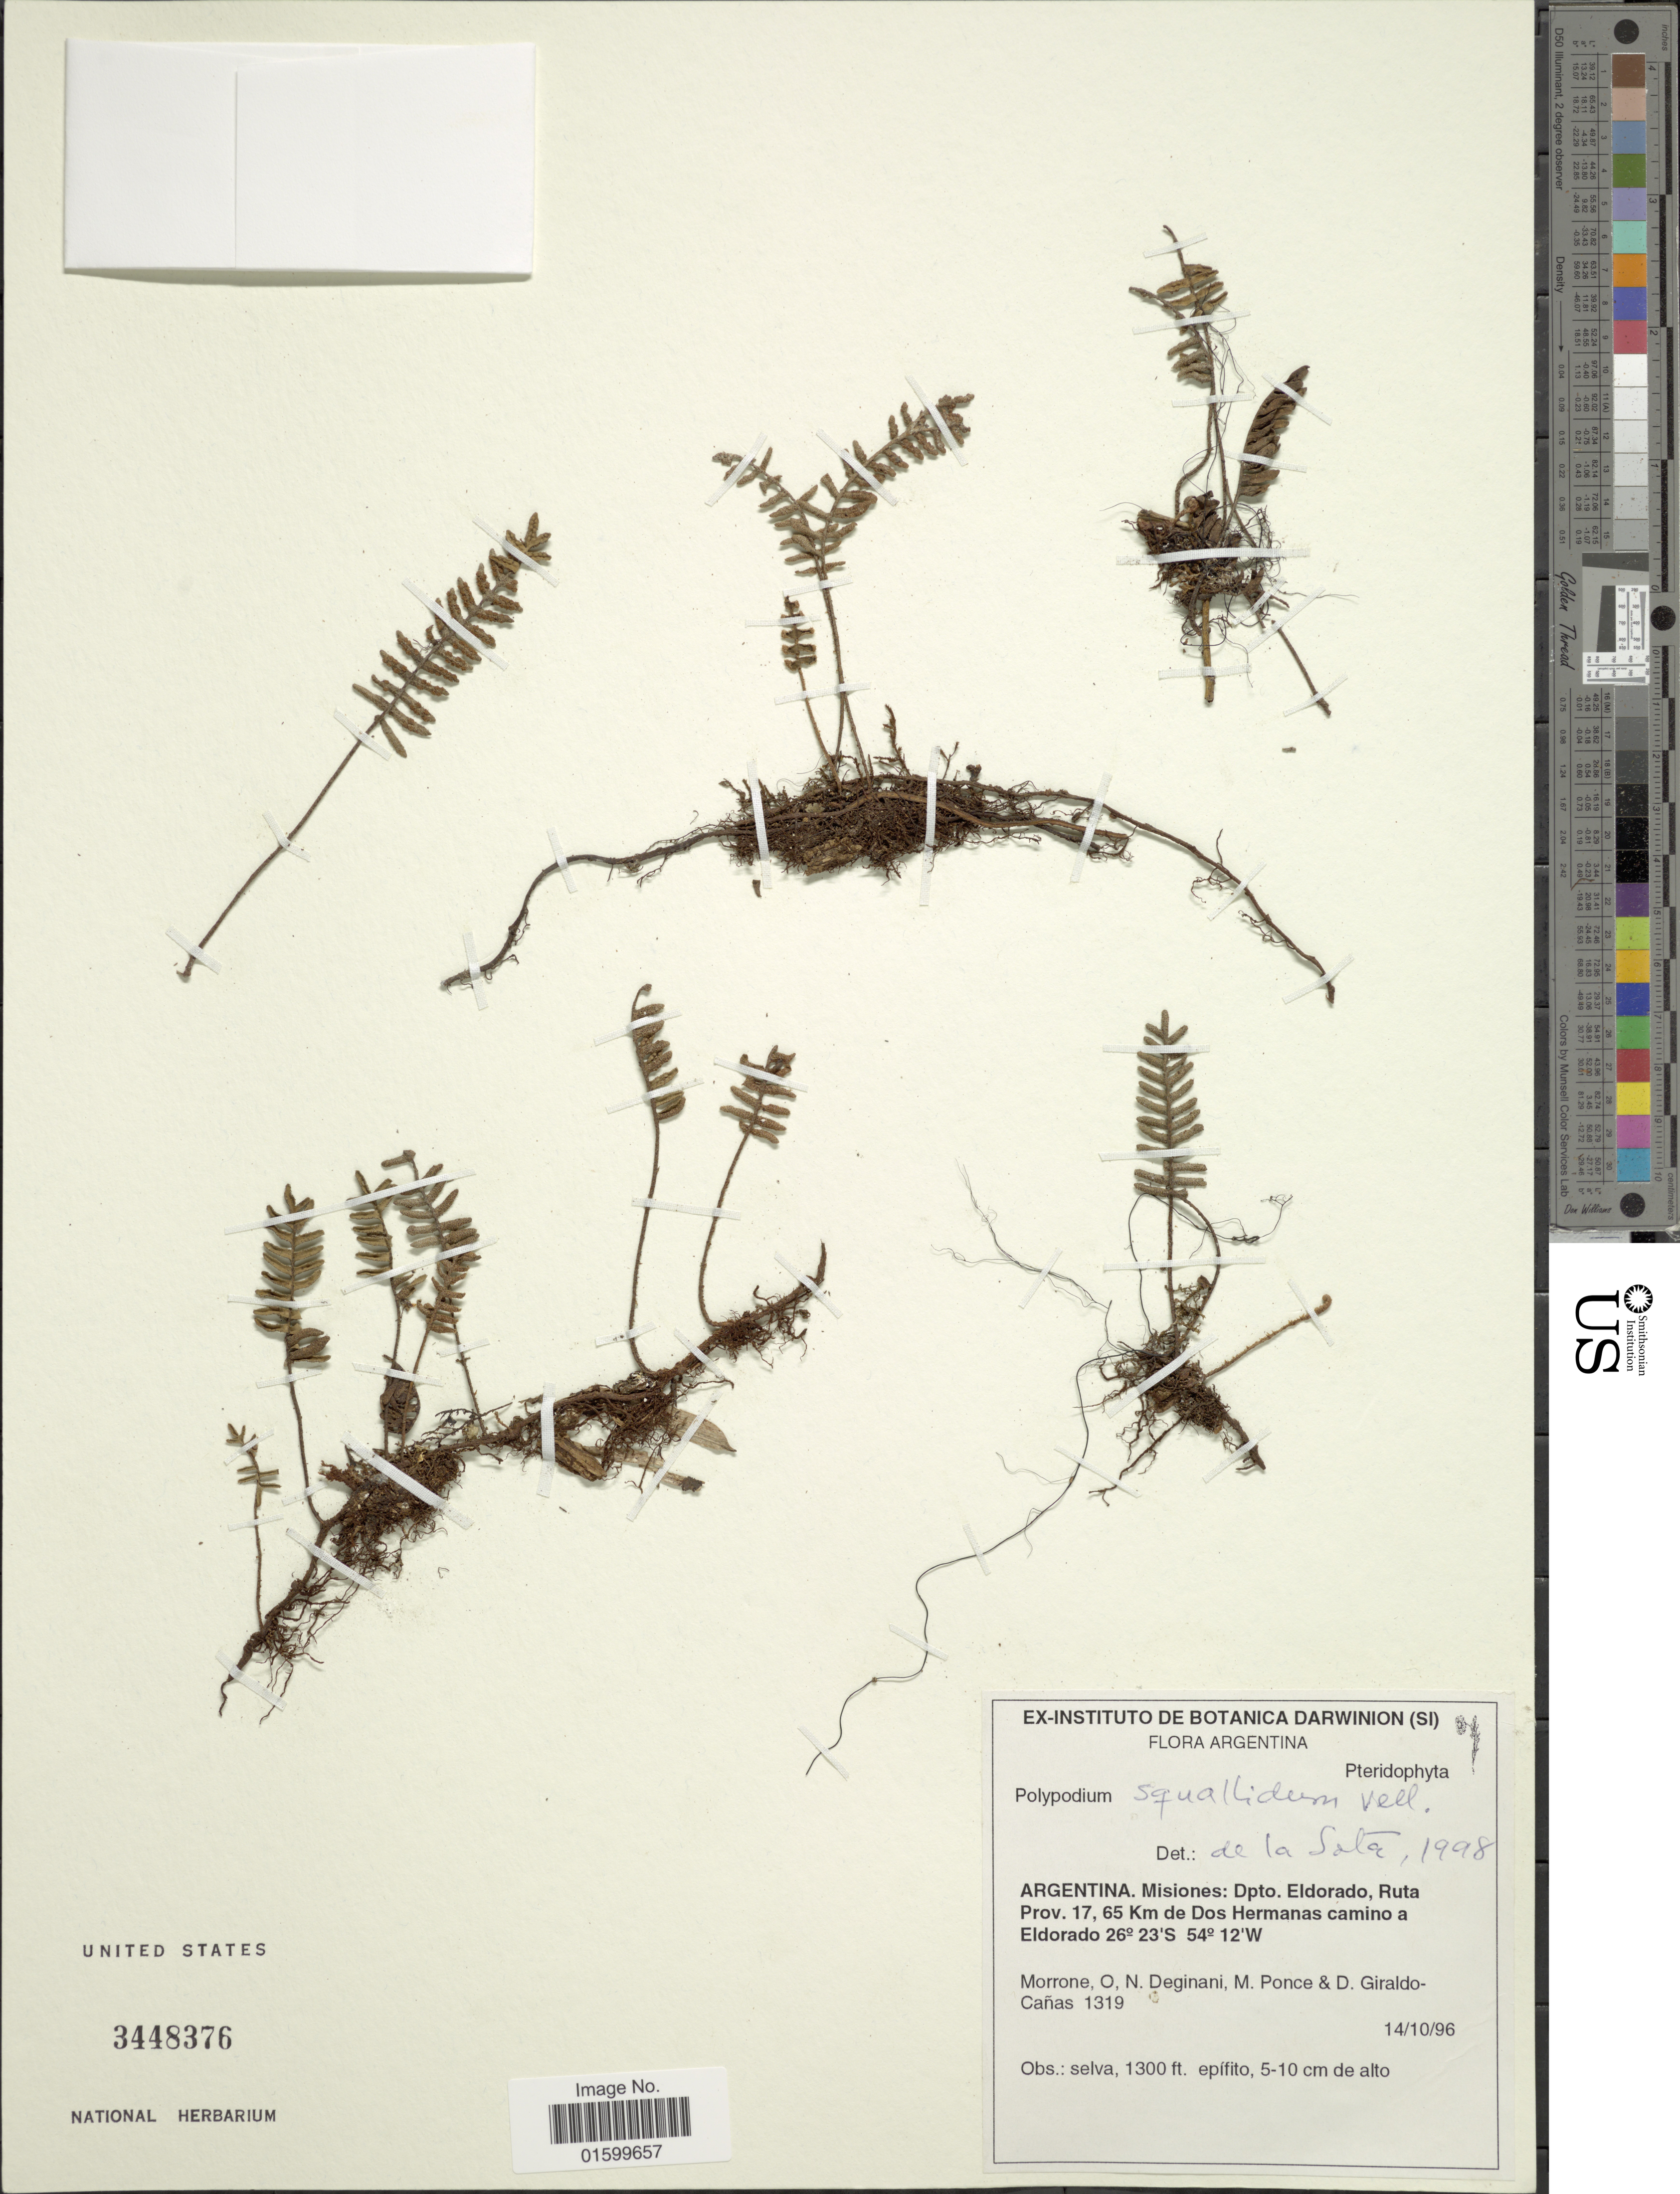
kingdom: Plantae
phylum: Tracheophyta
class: Polypodiopsida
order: Polypodiales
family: Polypodiaceae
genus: Pleopeltis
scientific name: Pleopeltis minima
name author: (Bory) J. Prado & R. Y. Hirai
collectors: O. N. Morrone, M. Deginani, Ponce & D. A. Giraldo-Cañas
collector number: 1319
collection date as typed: Transcribed d/m/y: 14/10/96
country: Argentina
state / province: Misiones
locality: Misiones: Dpto. Eldorado, Ruta Prov. 17.65 km de Dos Hermanas camino a Eldorado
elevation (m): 396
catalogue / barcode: US 3448376